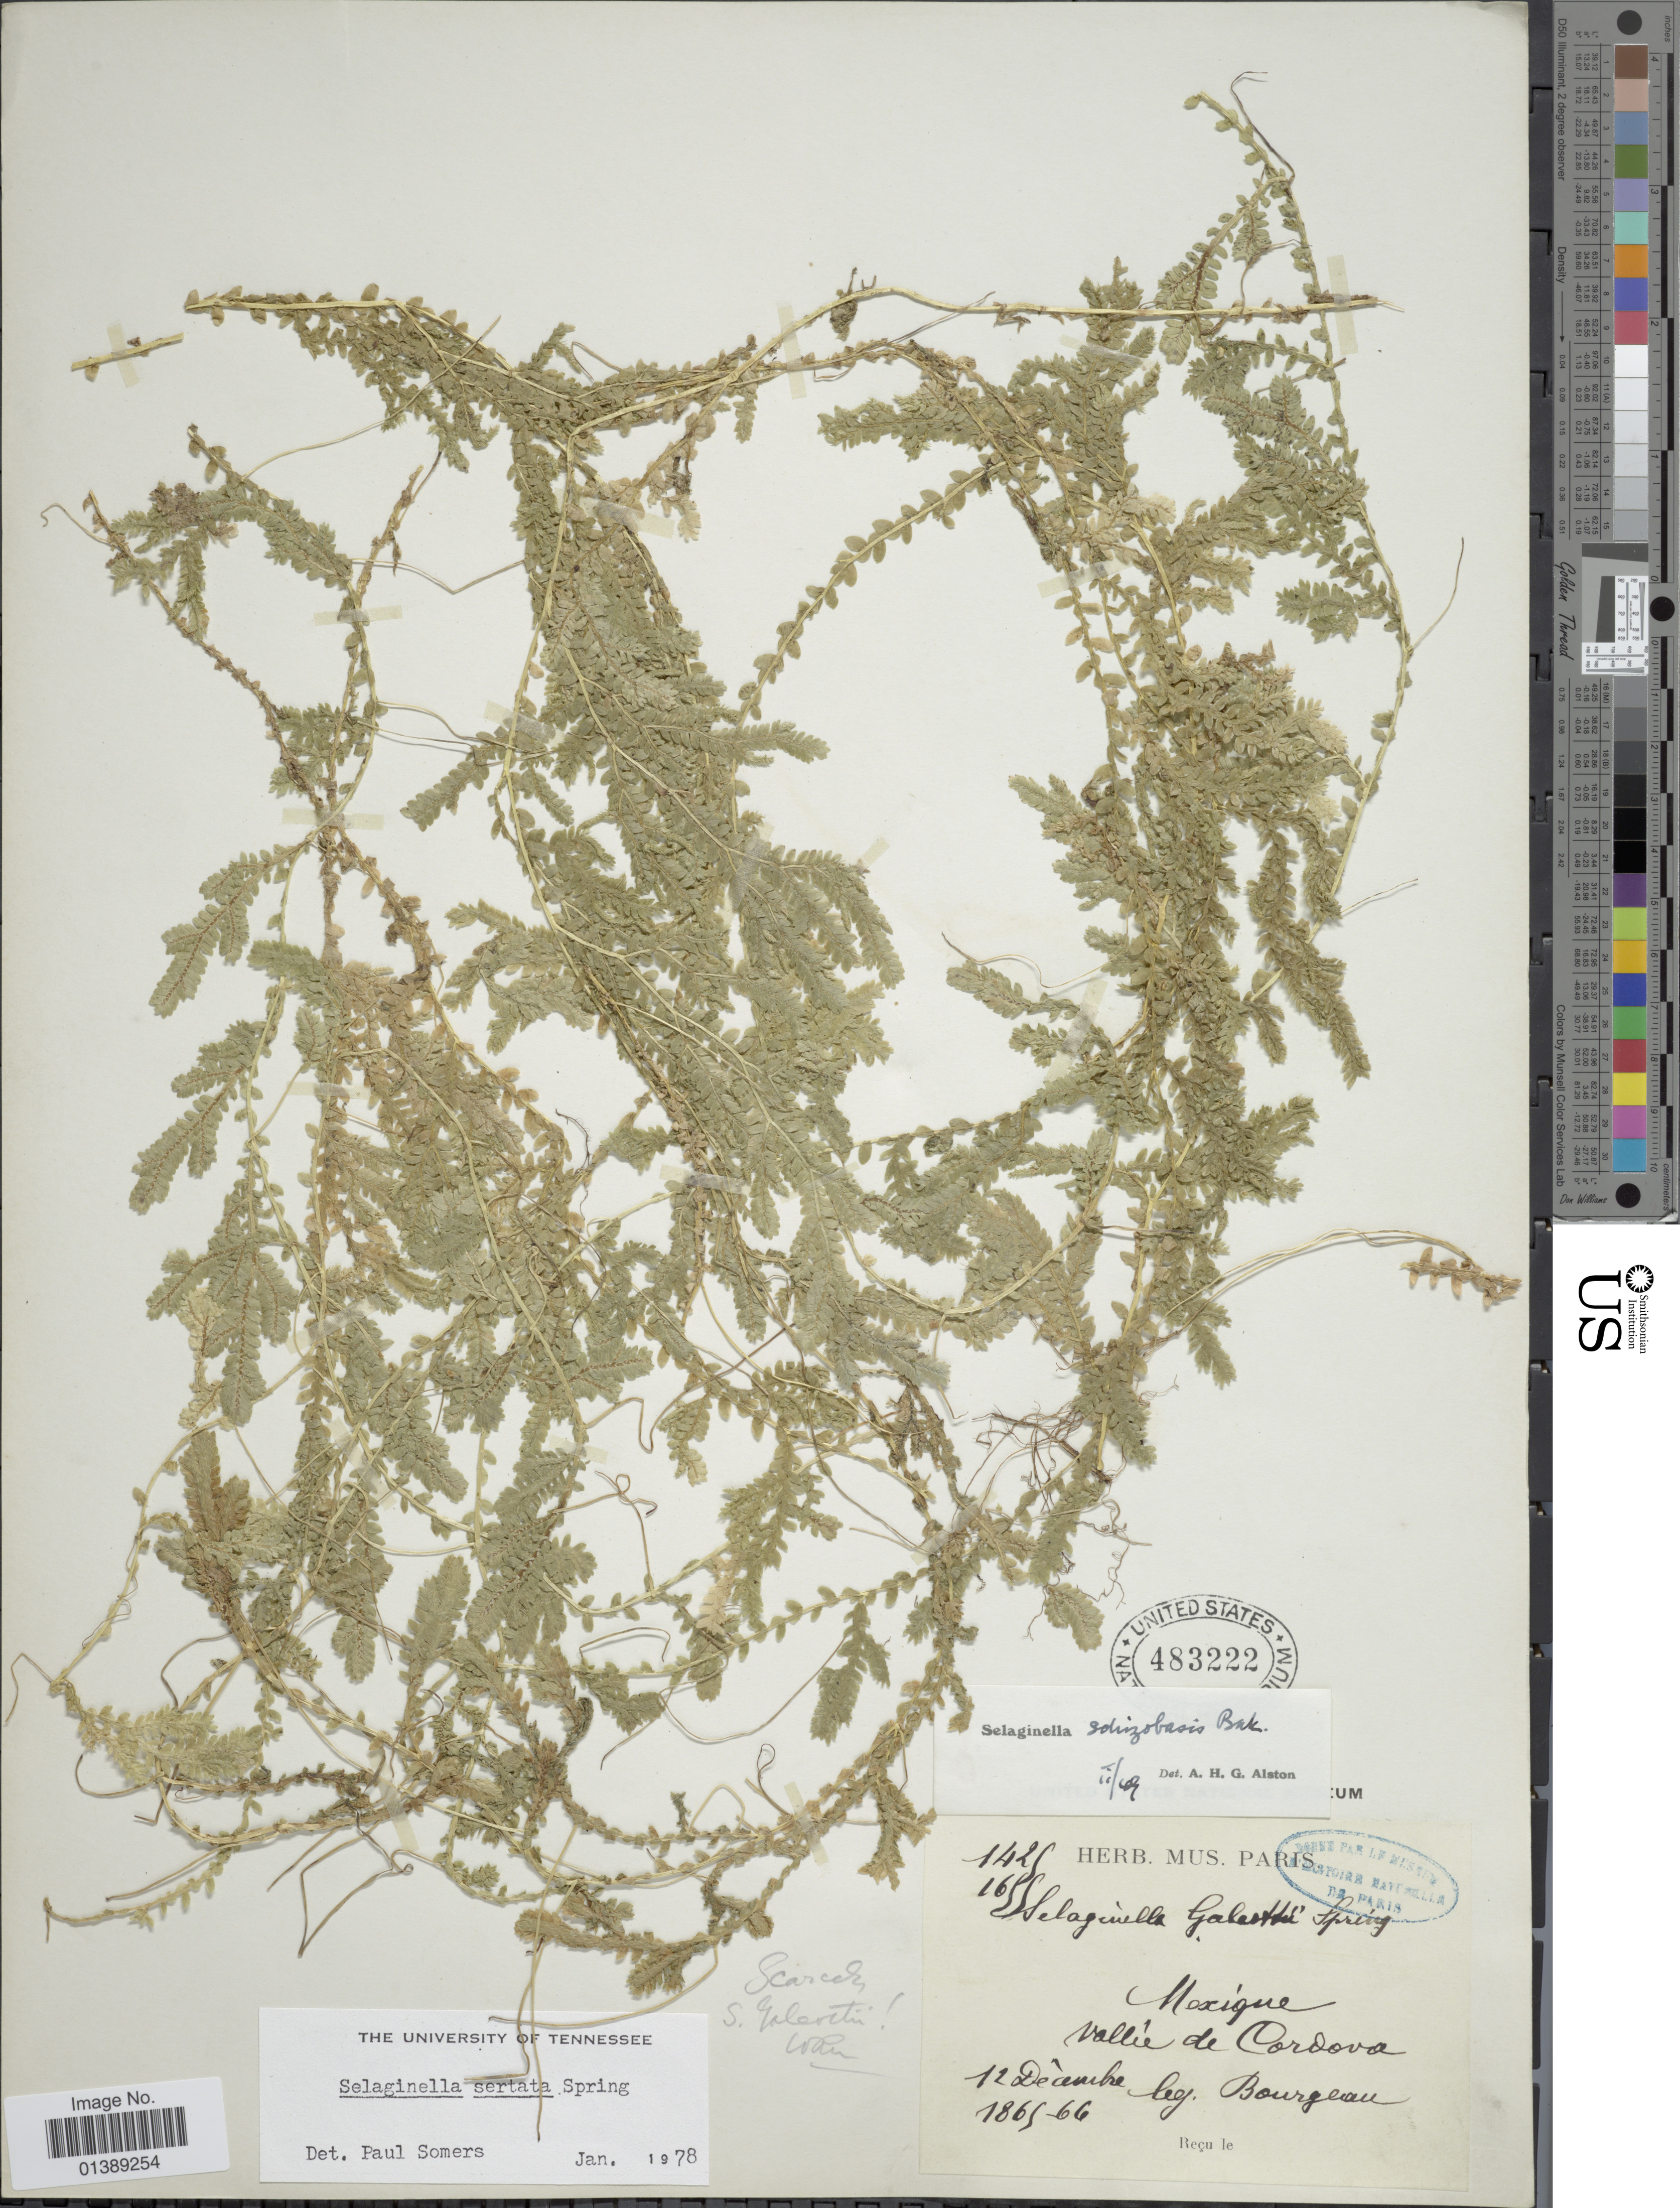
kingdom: Plantae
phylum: Tracheophyta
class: Lycopodiopsida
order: Selaginellales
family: Selaginellaceae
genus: Selaginella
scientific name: Selaginella sertata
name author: Spring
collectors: Bourgeau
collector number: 1429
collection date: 1869-12-12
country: Mexico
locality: Vallée de Cordova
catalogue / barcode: US 483222